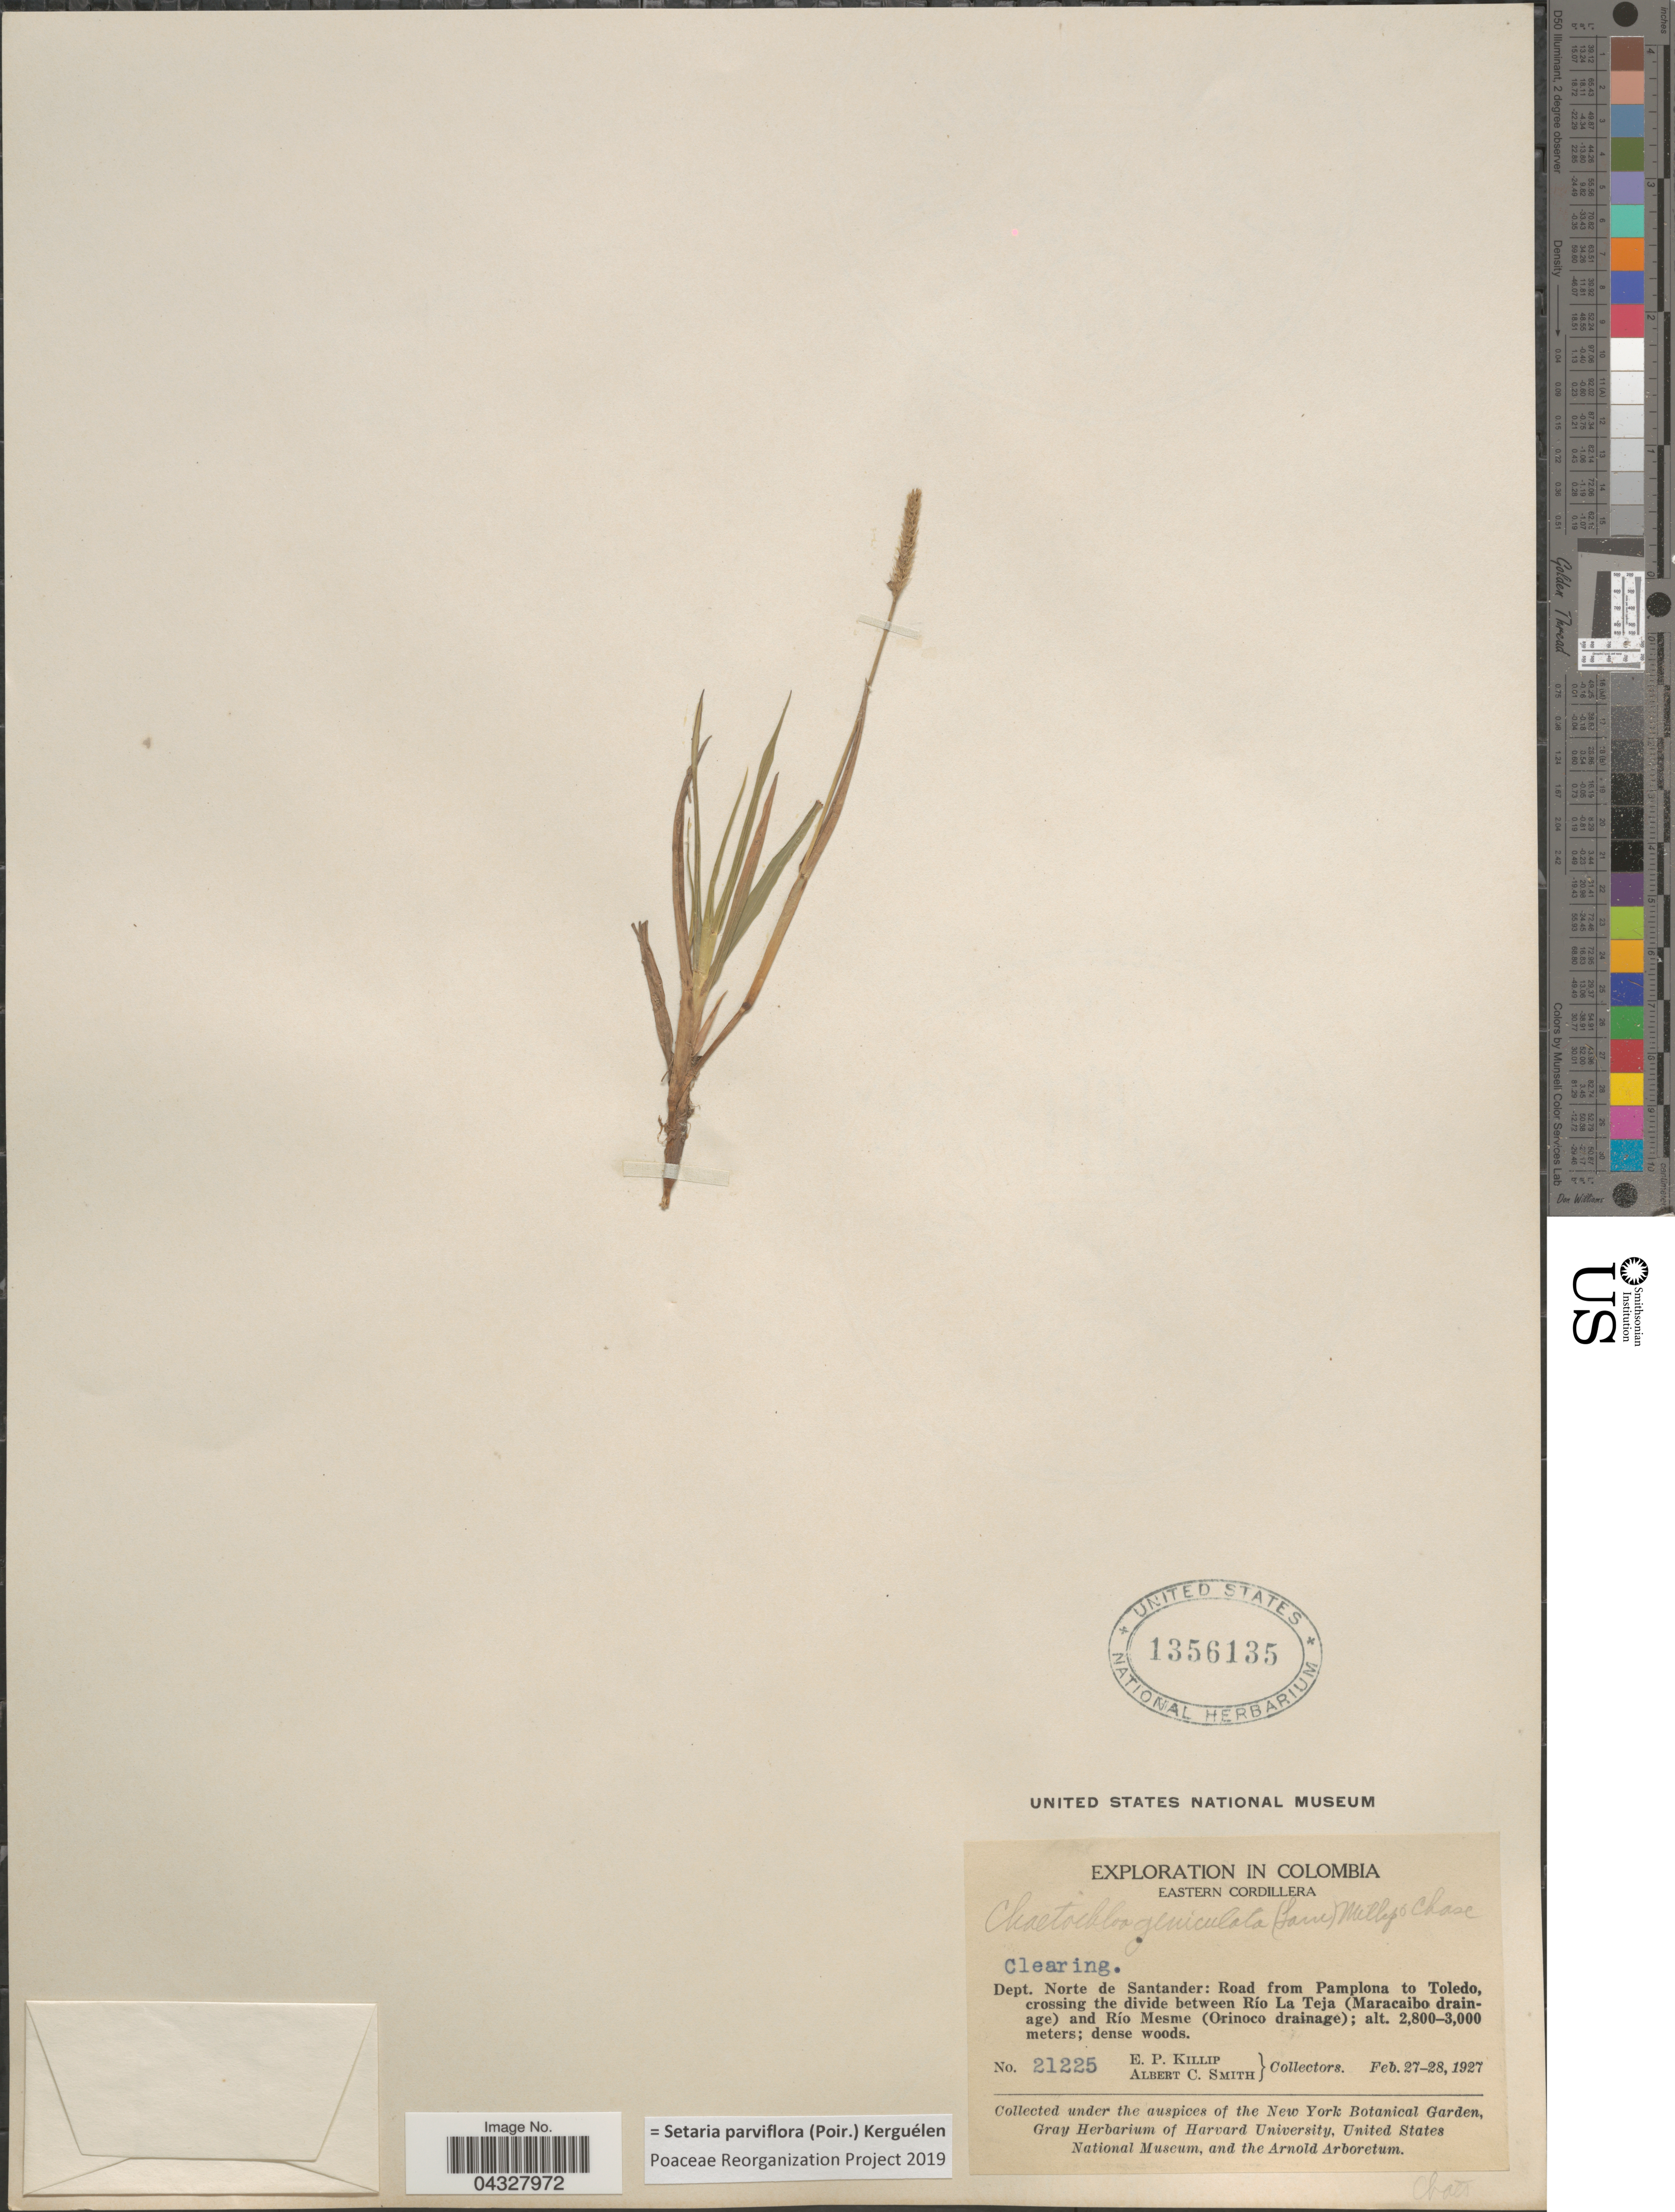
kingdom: Plantae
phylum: Tracheophyta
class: Liliopsida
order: Poales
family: Poaceae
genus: Setaria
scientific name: Setaria parviflora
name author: (Poir.) Kerguélen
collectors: E. P. Killip & A. C. Smith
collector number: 21225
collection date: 1927-02-27/1927-02-28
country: Colombia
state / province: Norte de Santander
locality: Exploration of Colombia. Eastern Cordillera. Dept. Norte de Santander: Road from Pamplona to Toledo, crossing the divide between Río La Teja (Maracaibo drainage) and Río Mesme (Orinoco drainage).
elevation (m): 2800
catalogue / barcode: US 1356135